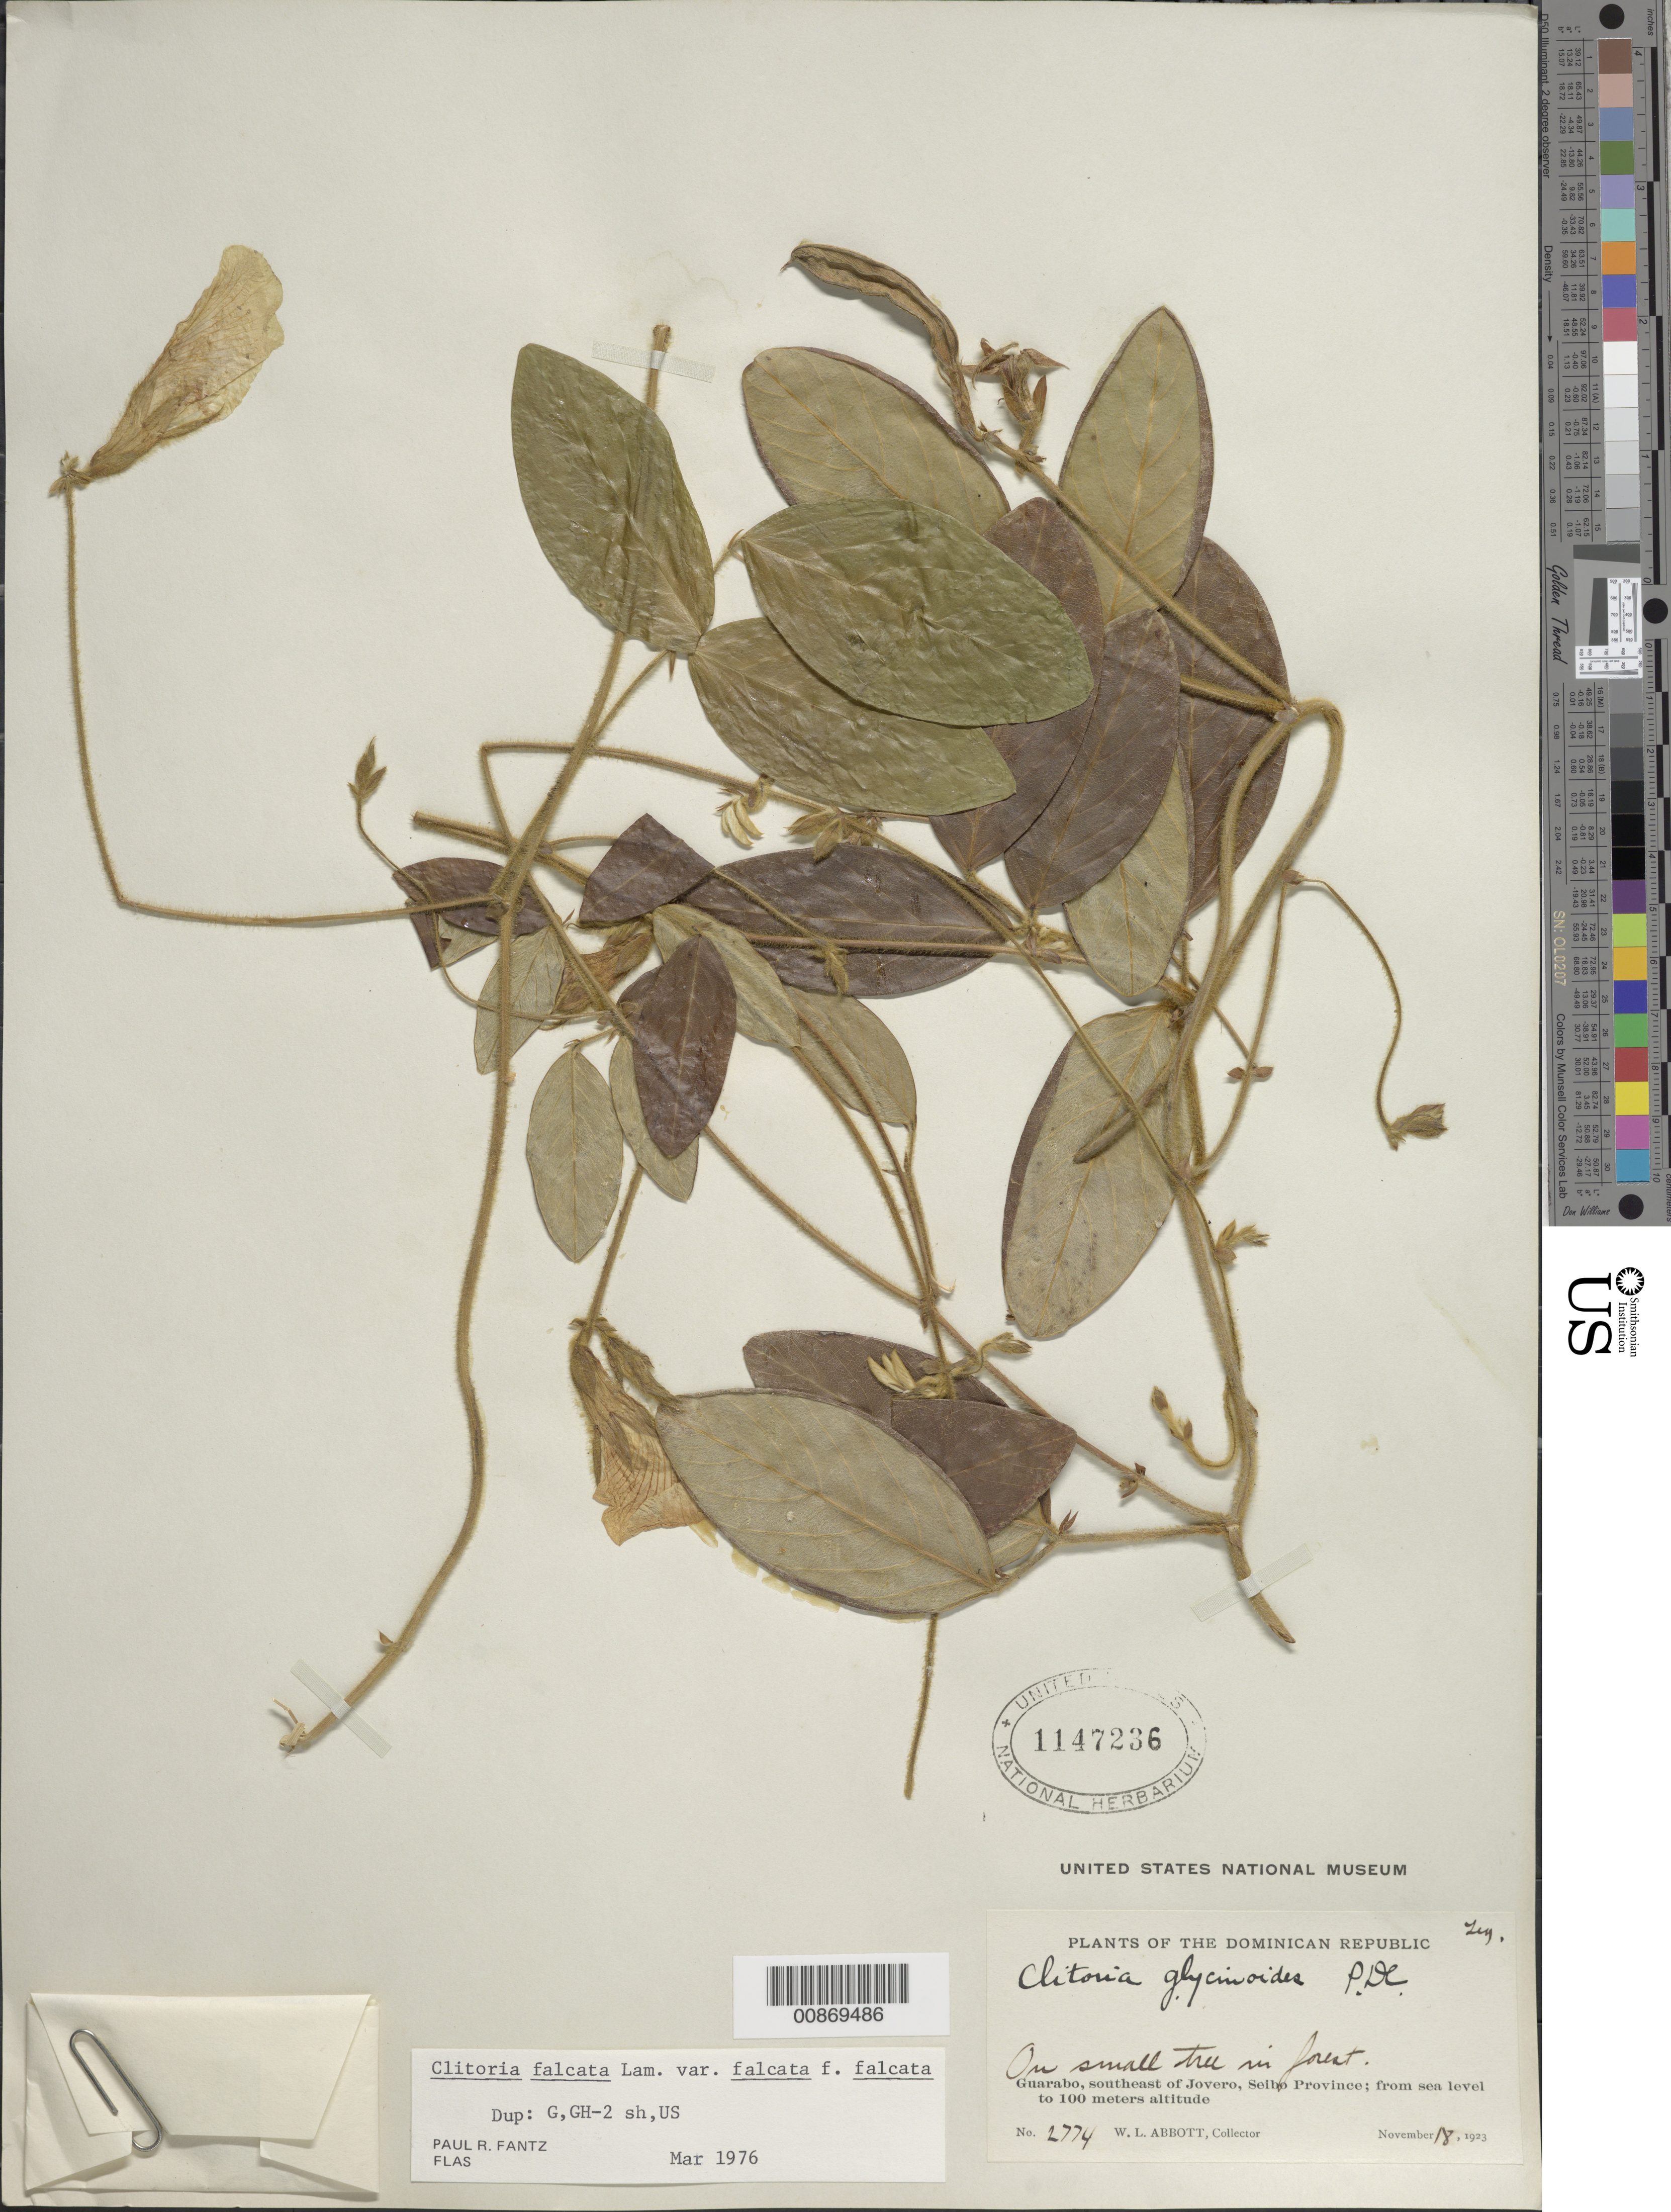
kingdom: Plantae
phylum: Tracheophyta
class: Magnoliopsida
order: Fabales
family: Fabaceae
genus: Clitoria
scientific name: Clitoria rubiginosa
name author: Juss.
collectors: W. L. Abbott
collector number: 2774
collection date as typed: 18 Nov 1923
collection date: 1923-11-18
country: Dominican Republic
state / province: El Seibo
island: Hispaniola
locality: Guarabo, southeast of Jovero.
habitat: On small tree in forest.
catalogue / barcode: US 1147236